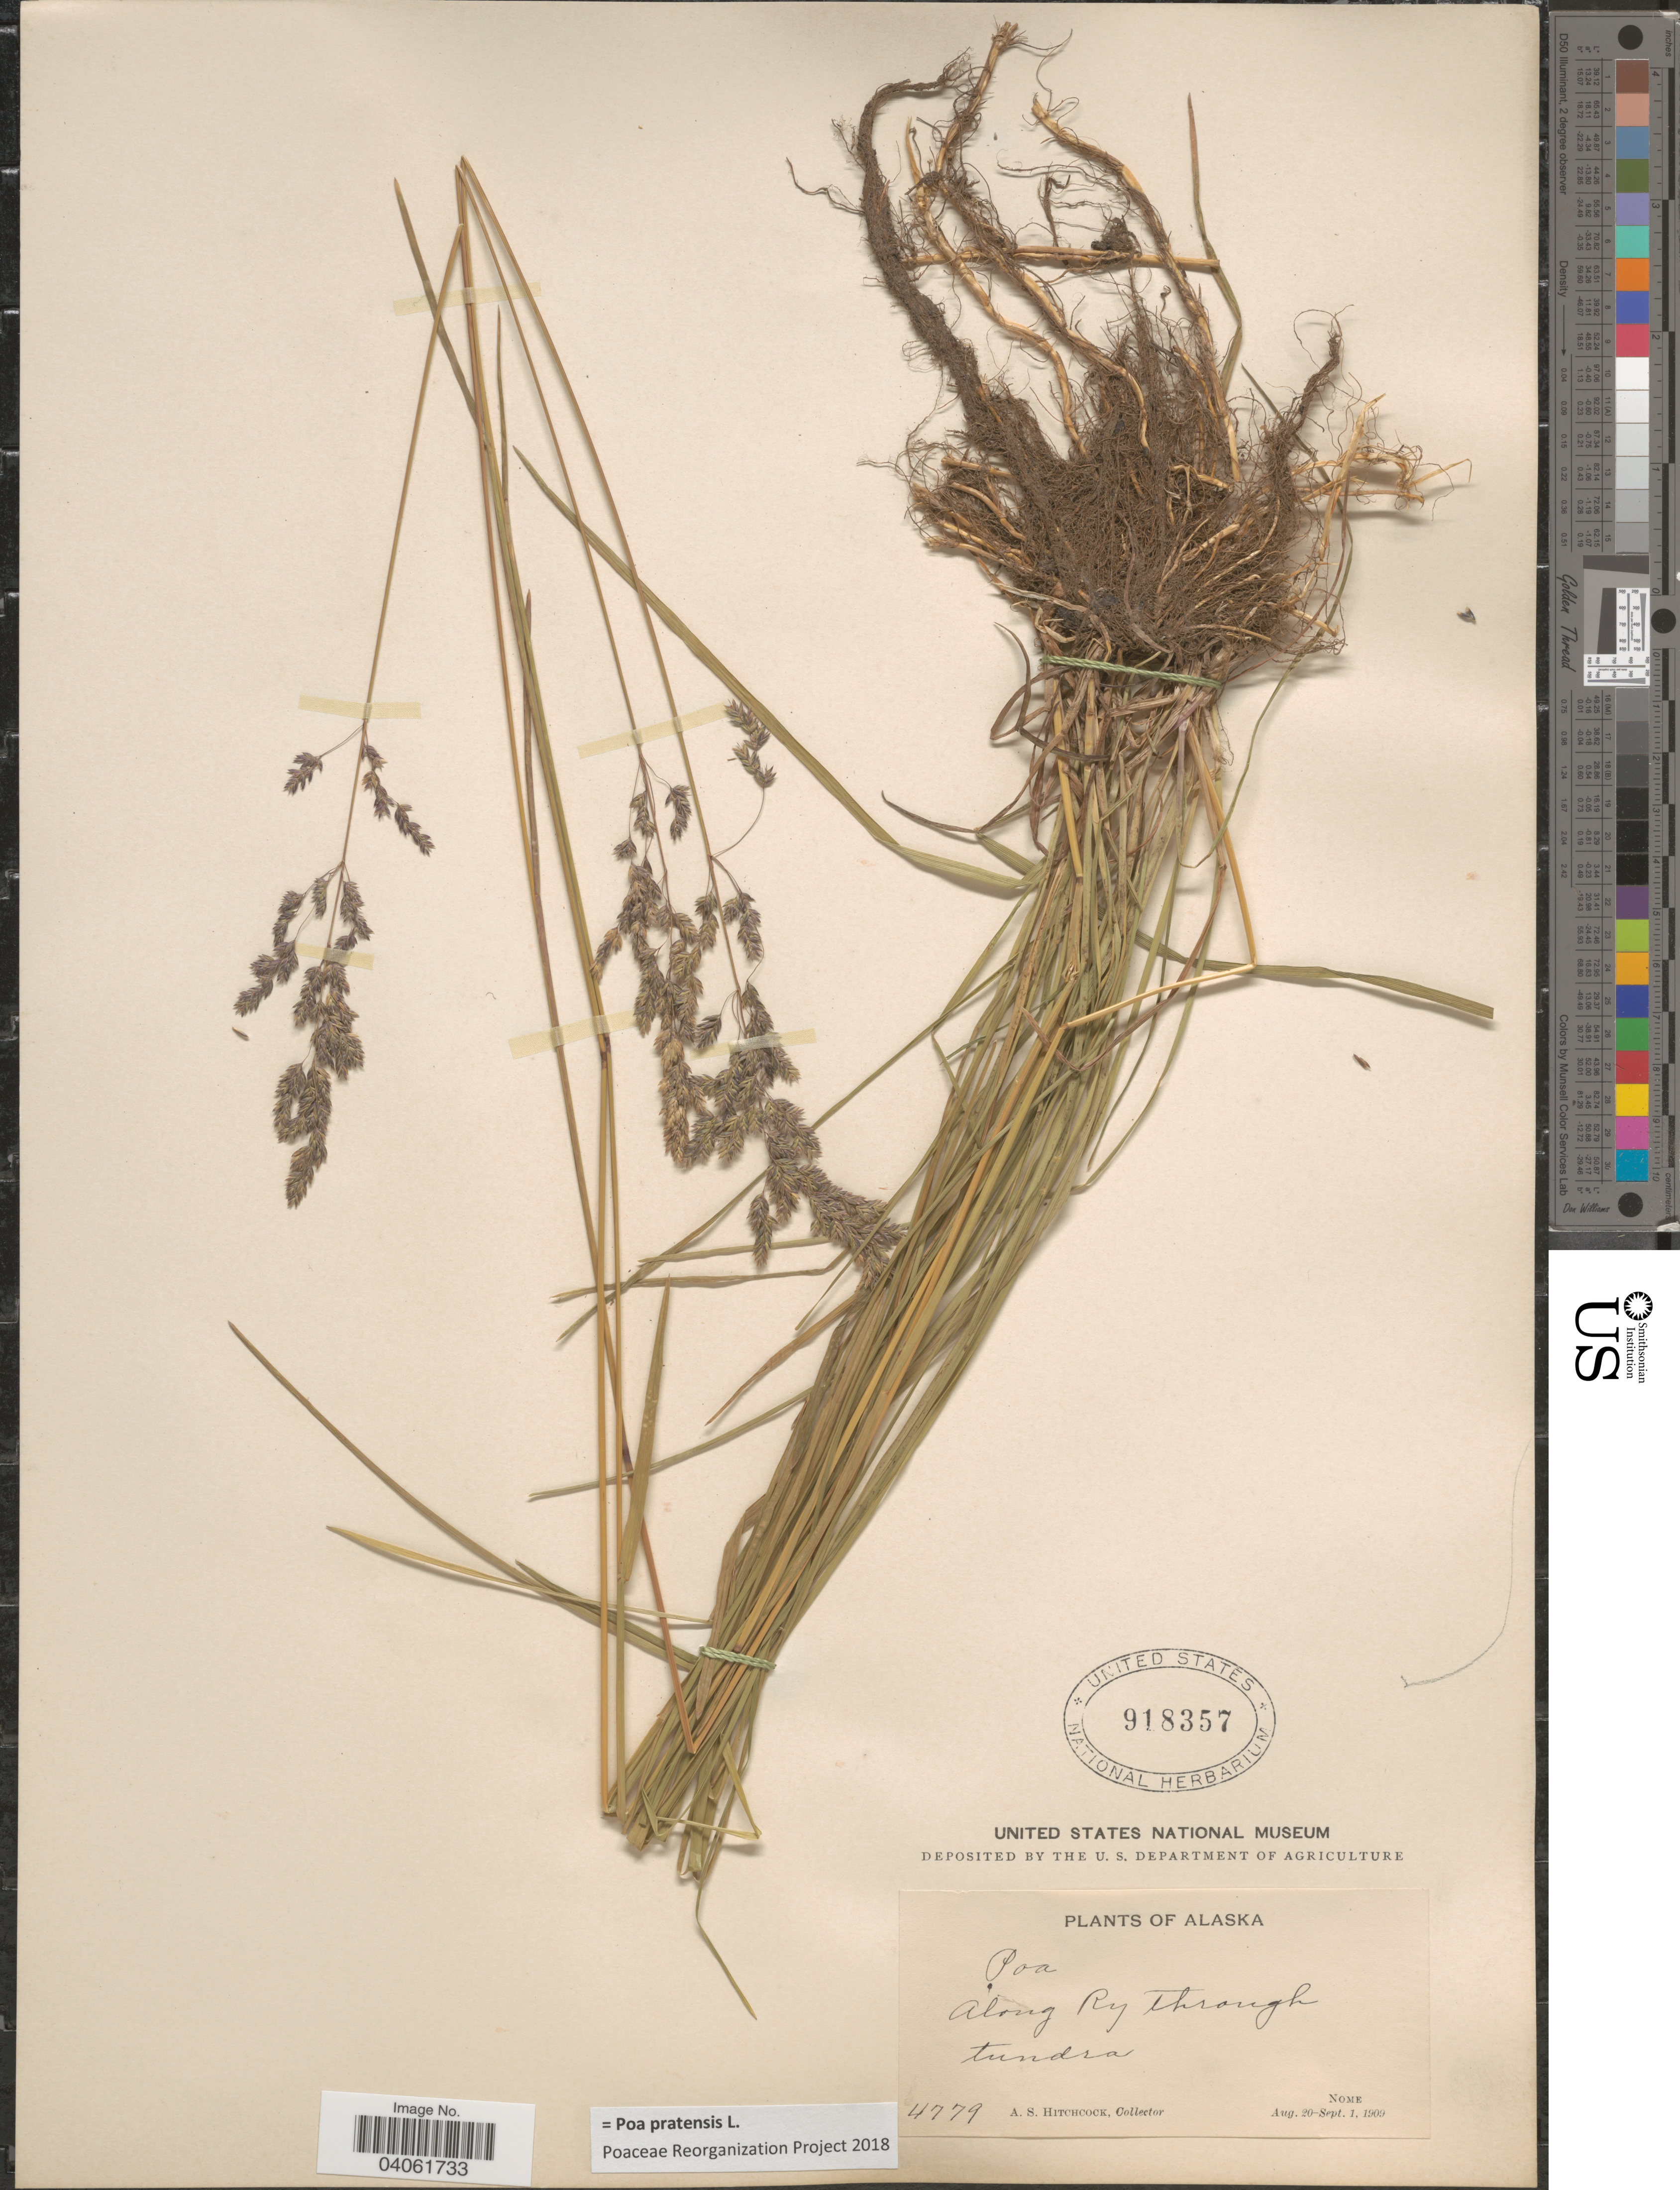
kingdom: Plantae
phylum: Tracheophyta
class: Liliopsida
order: Poales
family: Poaceae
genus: Poa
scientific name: Poa pratensis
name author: L.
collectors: A. S. Hitchcock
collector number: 4779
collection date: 1909-08-20/1909-09-01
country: United States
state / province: Alaska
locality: Along Ry through tundra. Nome.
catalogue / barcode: US 918357